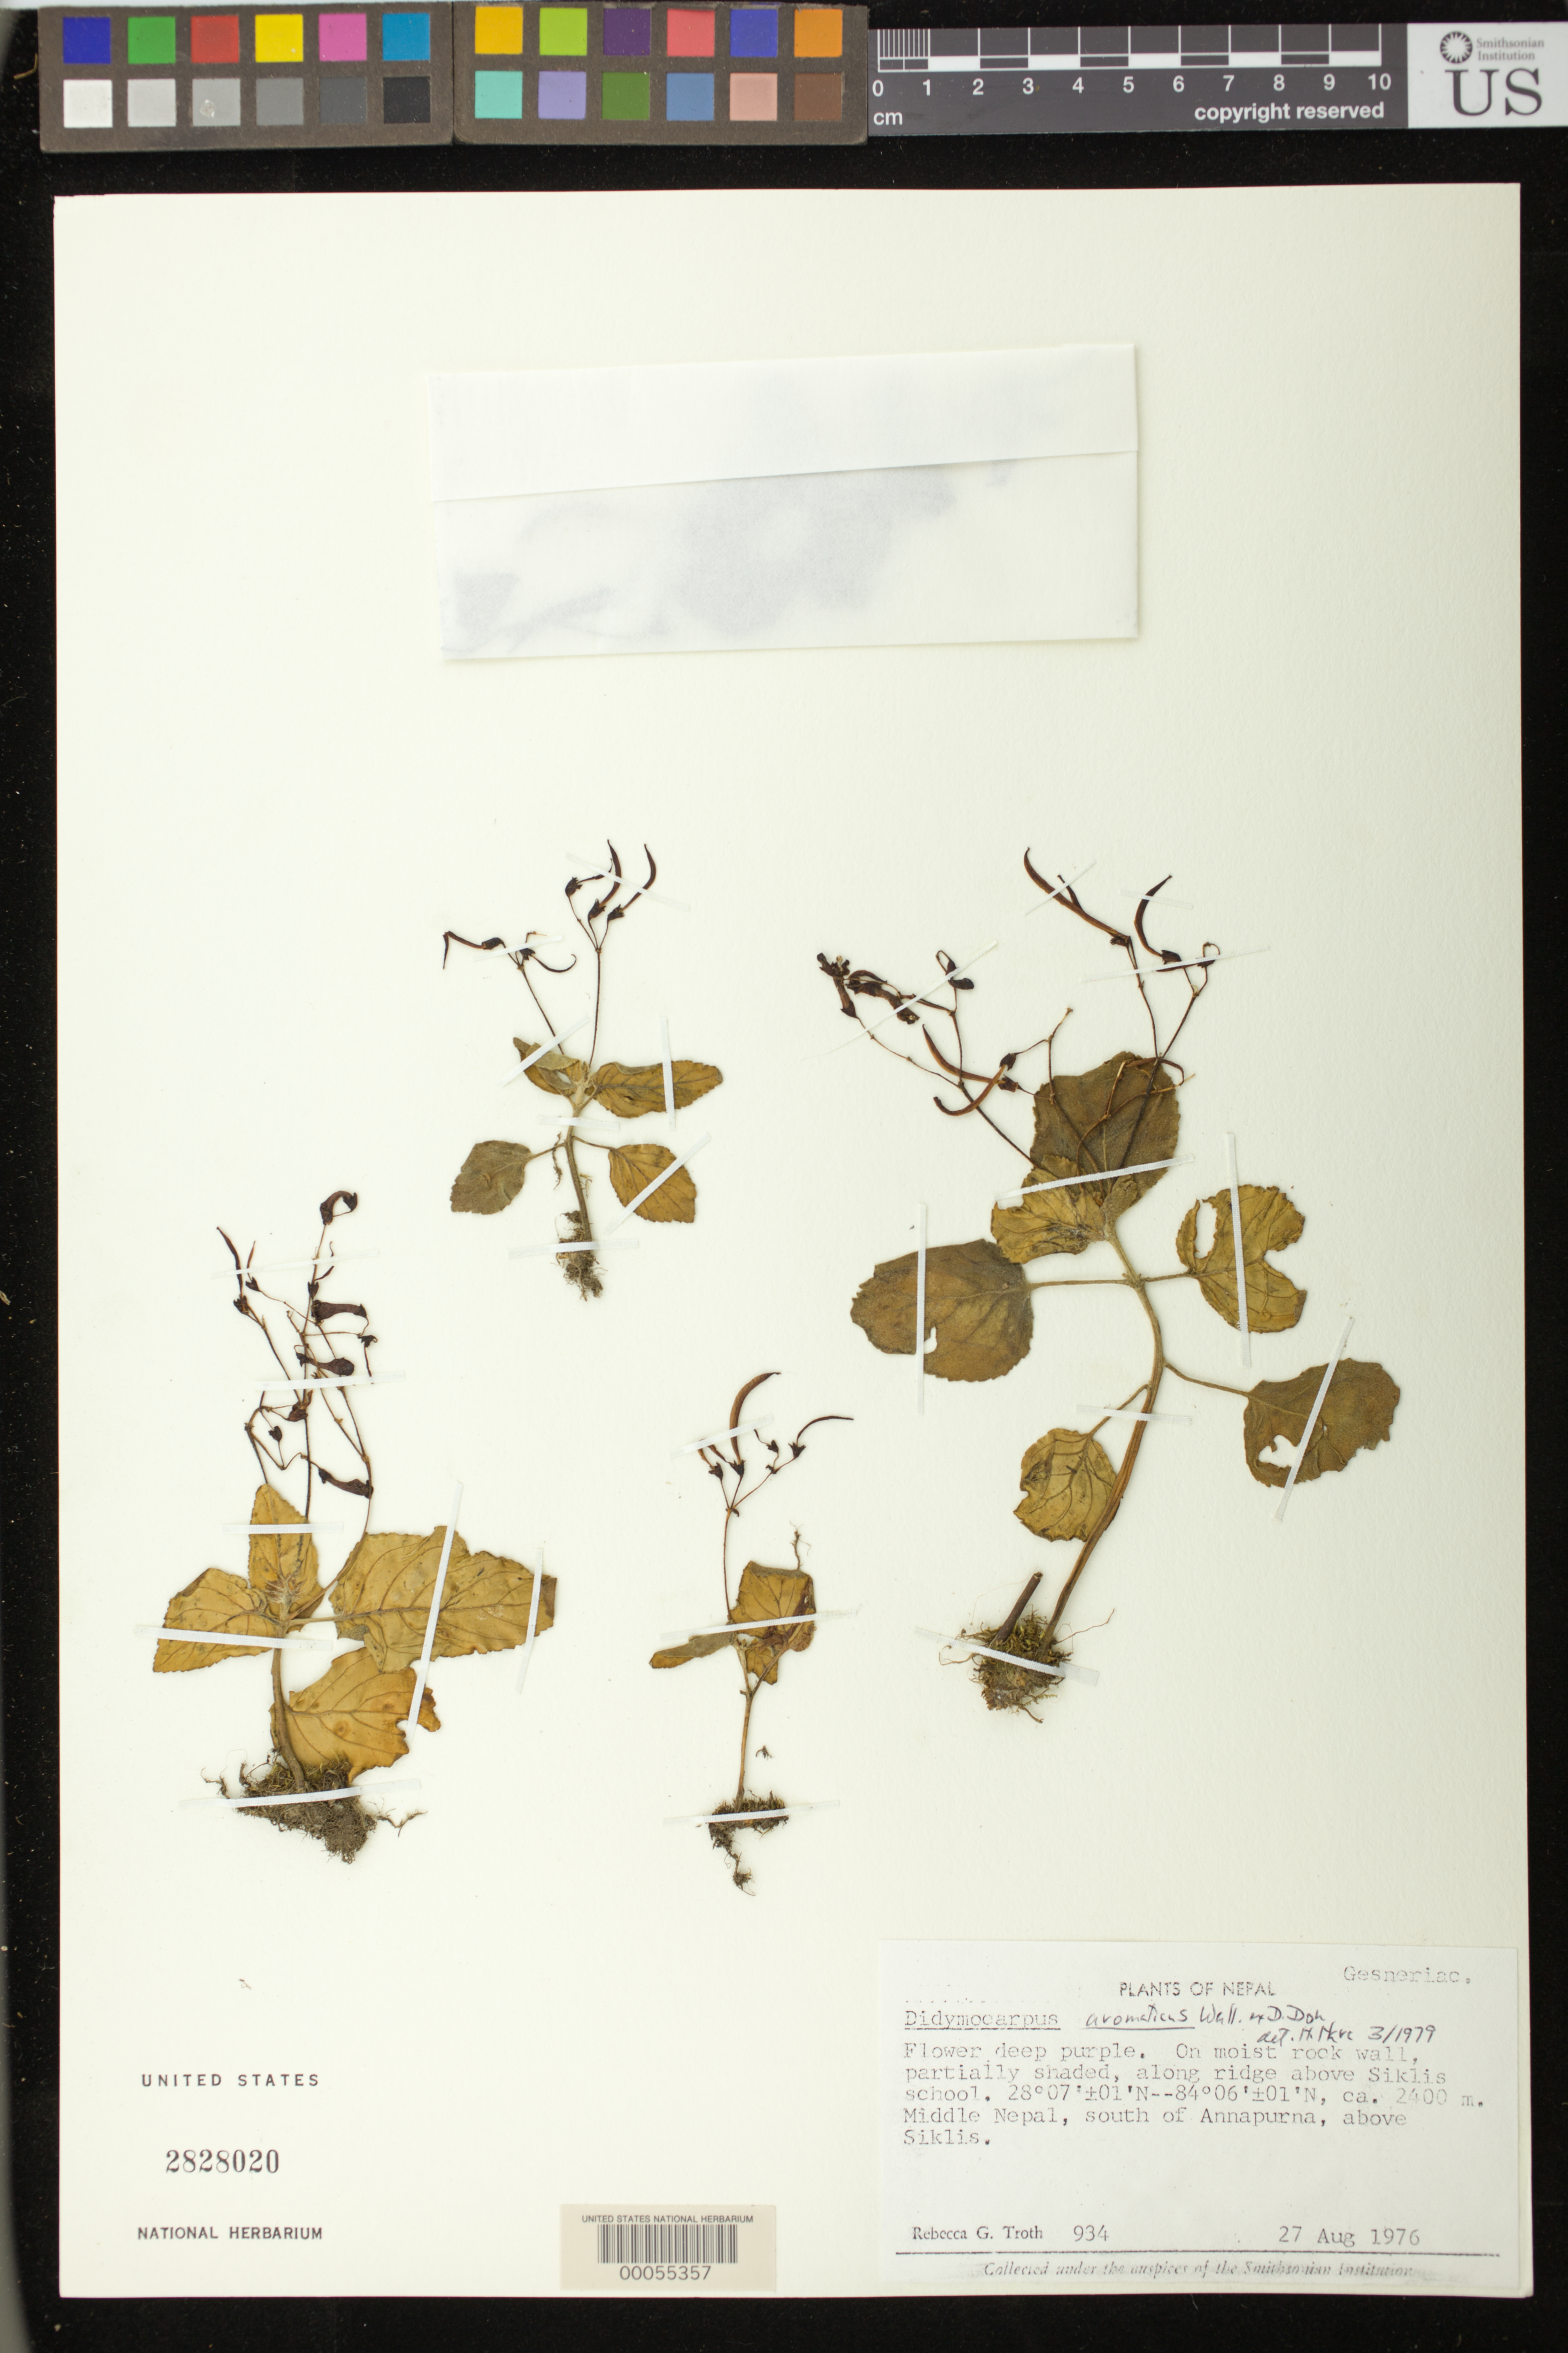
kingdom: Plantae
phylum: Tracheophyta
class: Magnoliopsida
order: Lamiales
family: Gesneriaceae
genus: Didymocarpus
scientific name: Didymocarpus aromaticus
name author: Wall. ex D. Don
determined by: Hare, H. M.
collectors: R. Troth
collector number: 934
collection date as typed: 27 Aug 1976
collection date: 1976-08-27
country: Nepal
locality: Along ridge above siklis school, s of annapurna, above siklis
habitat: On moist rock wall, partially shaded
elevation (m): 2400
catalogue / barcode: US 2828020